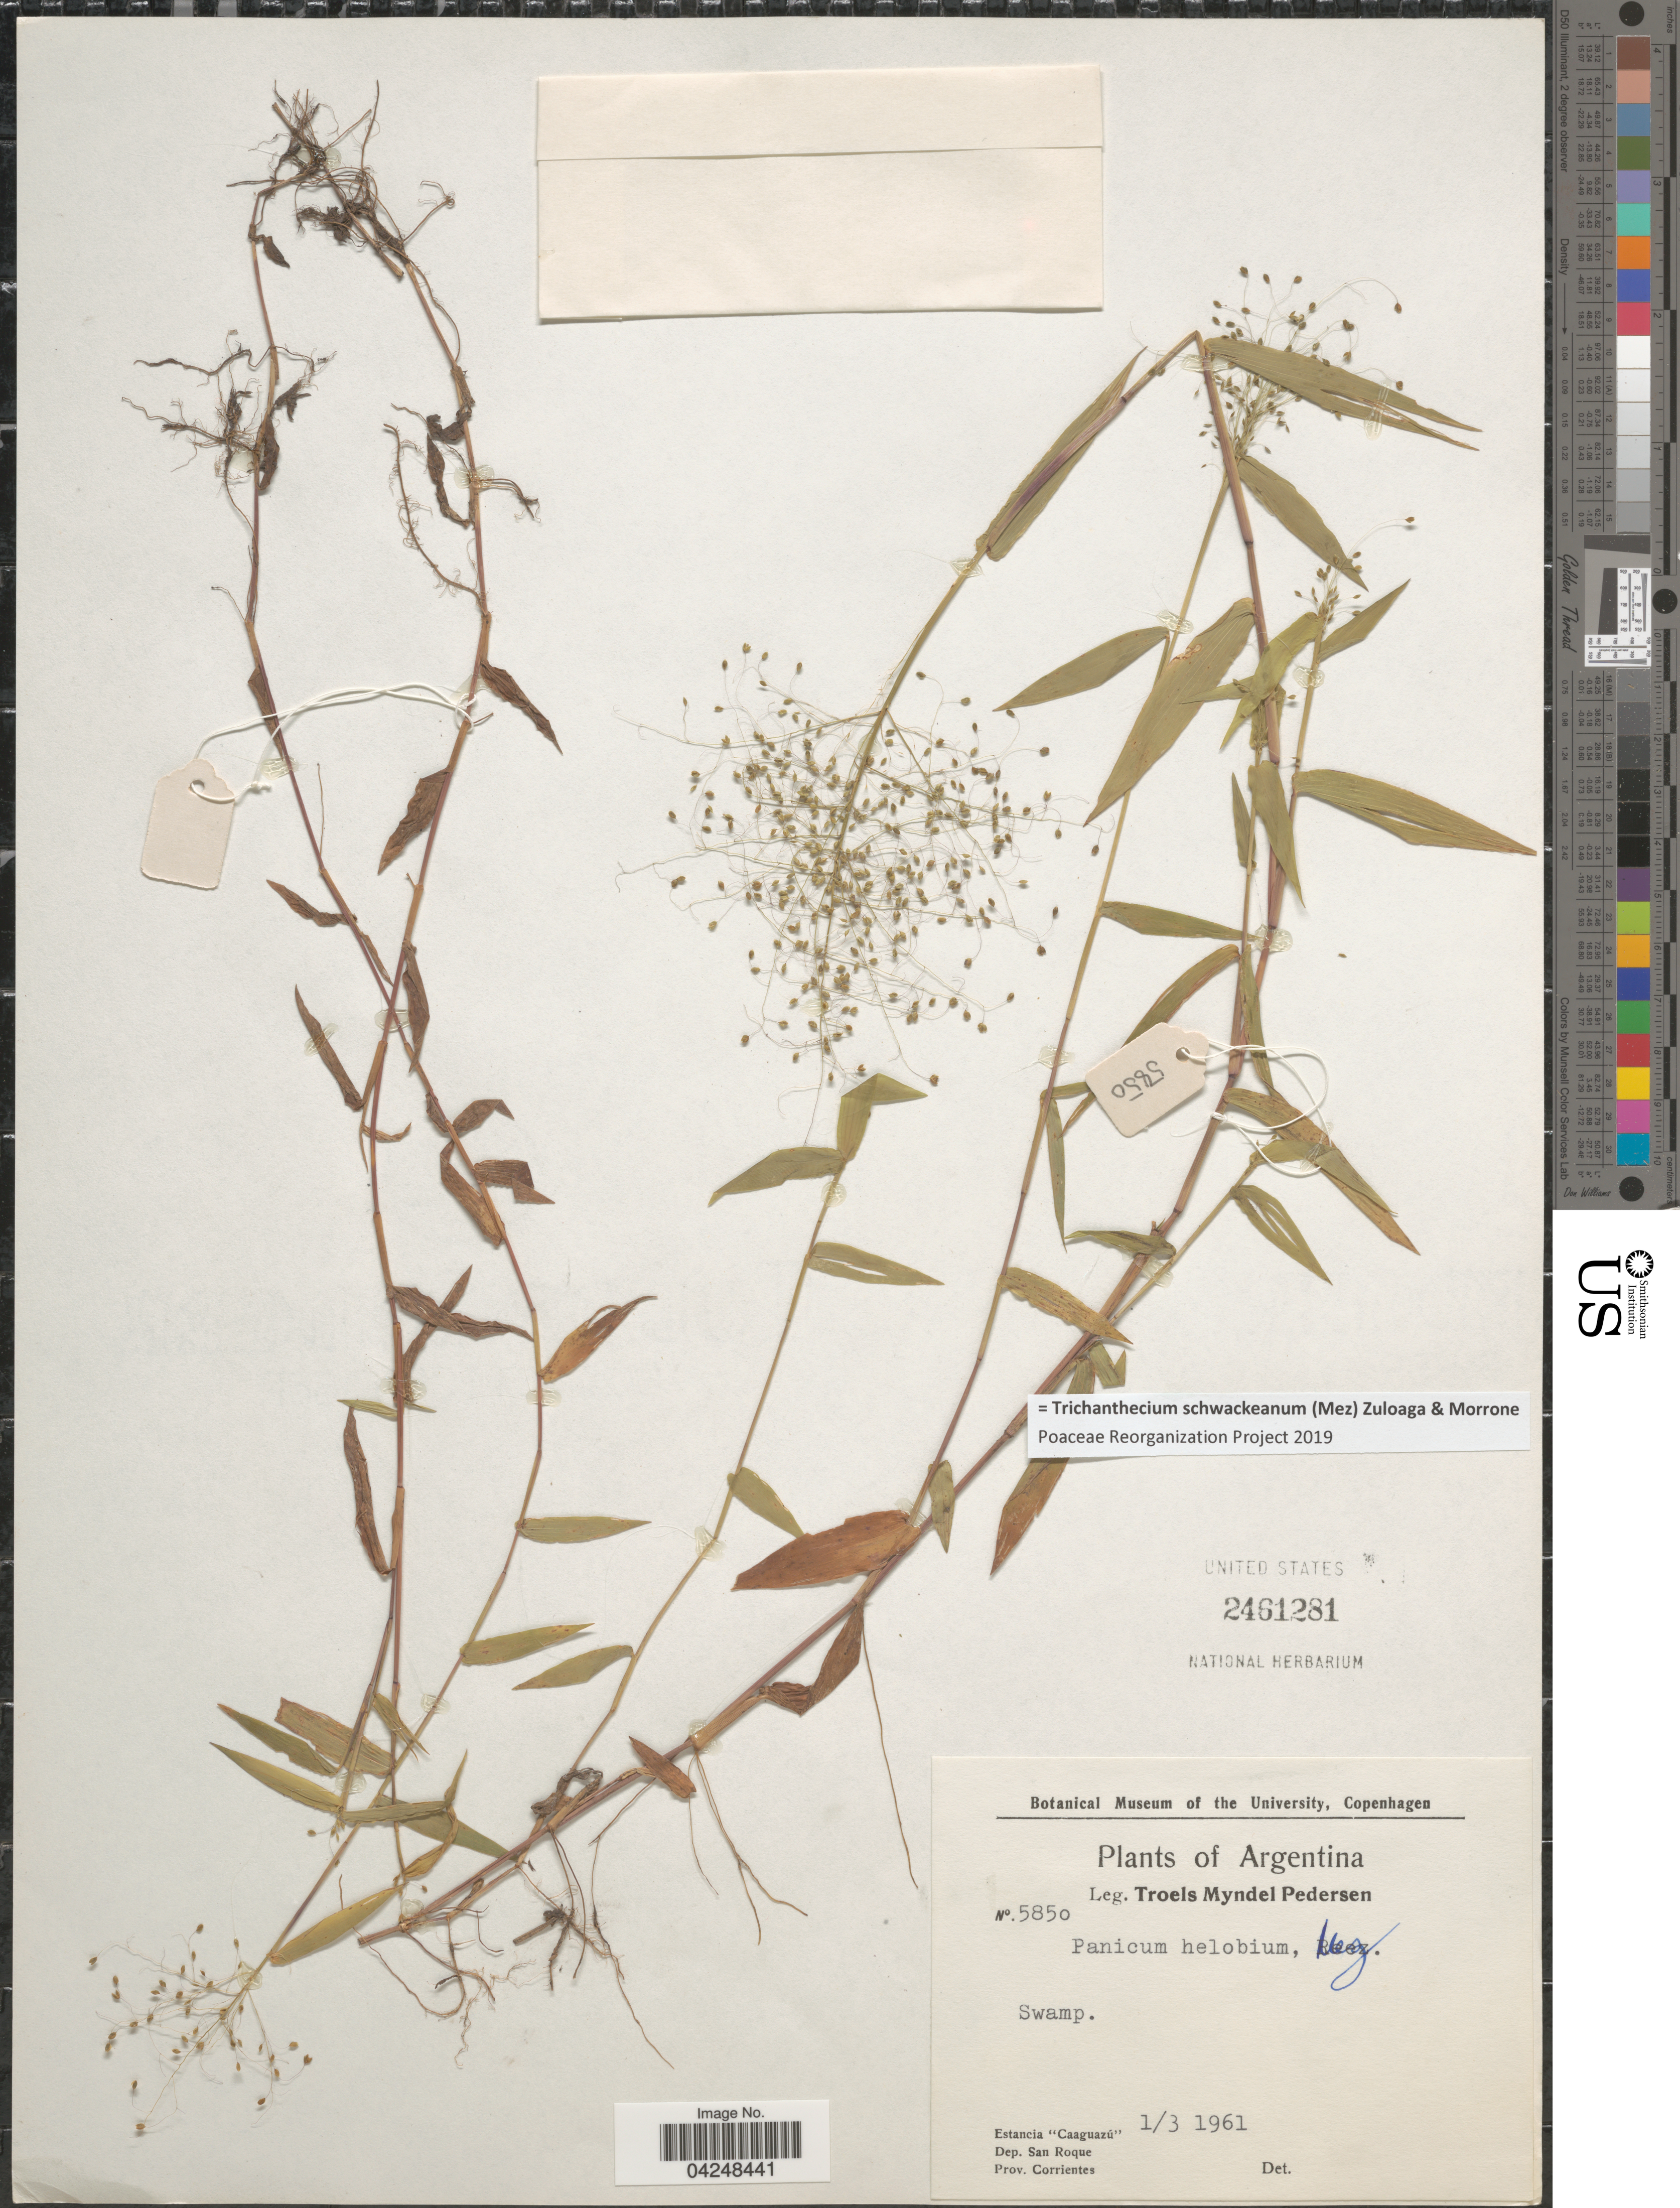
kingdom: Plantae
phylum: Tracheophyta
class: Liliopsida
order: Poales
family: Poaceae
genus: Trichanthecium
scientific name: Trichanthecium schwackeanum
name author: (Mez) Zuloaga & Morrone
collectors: T. Pederson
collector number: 5850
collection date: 1961-03-01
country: Argentina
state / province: Corrientes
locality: Estancia "Caaguazú". Dep. San Roque.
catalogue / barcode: US 2461281